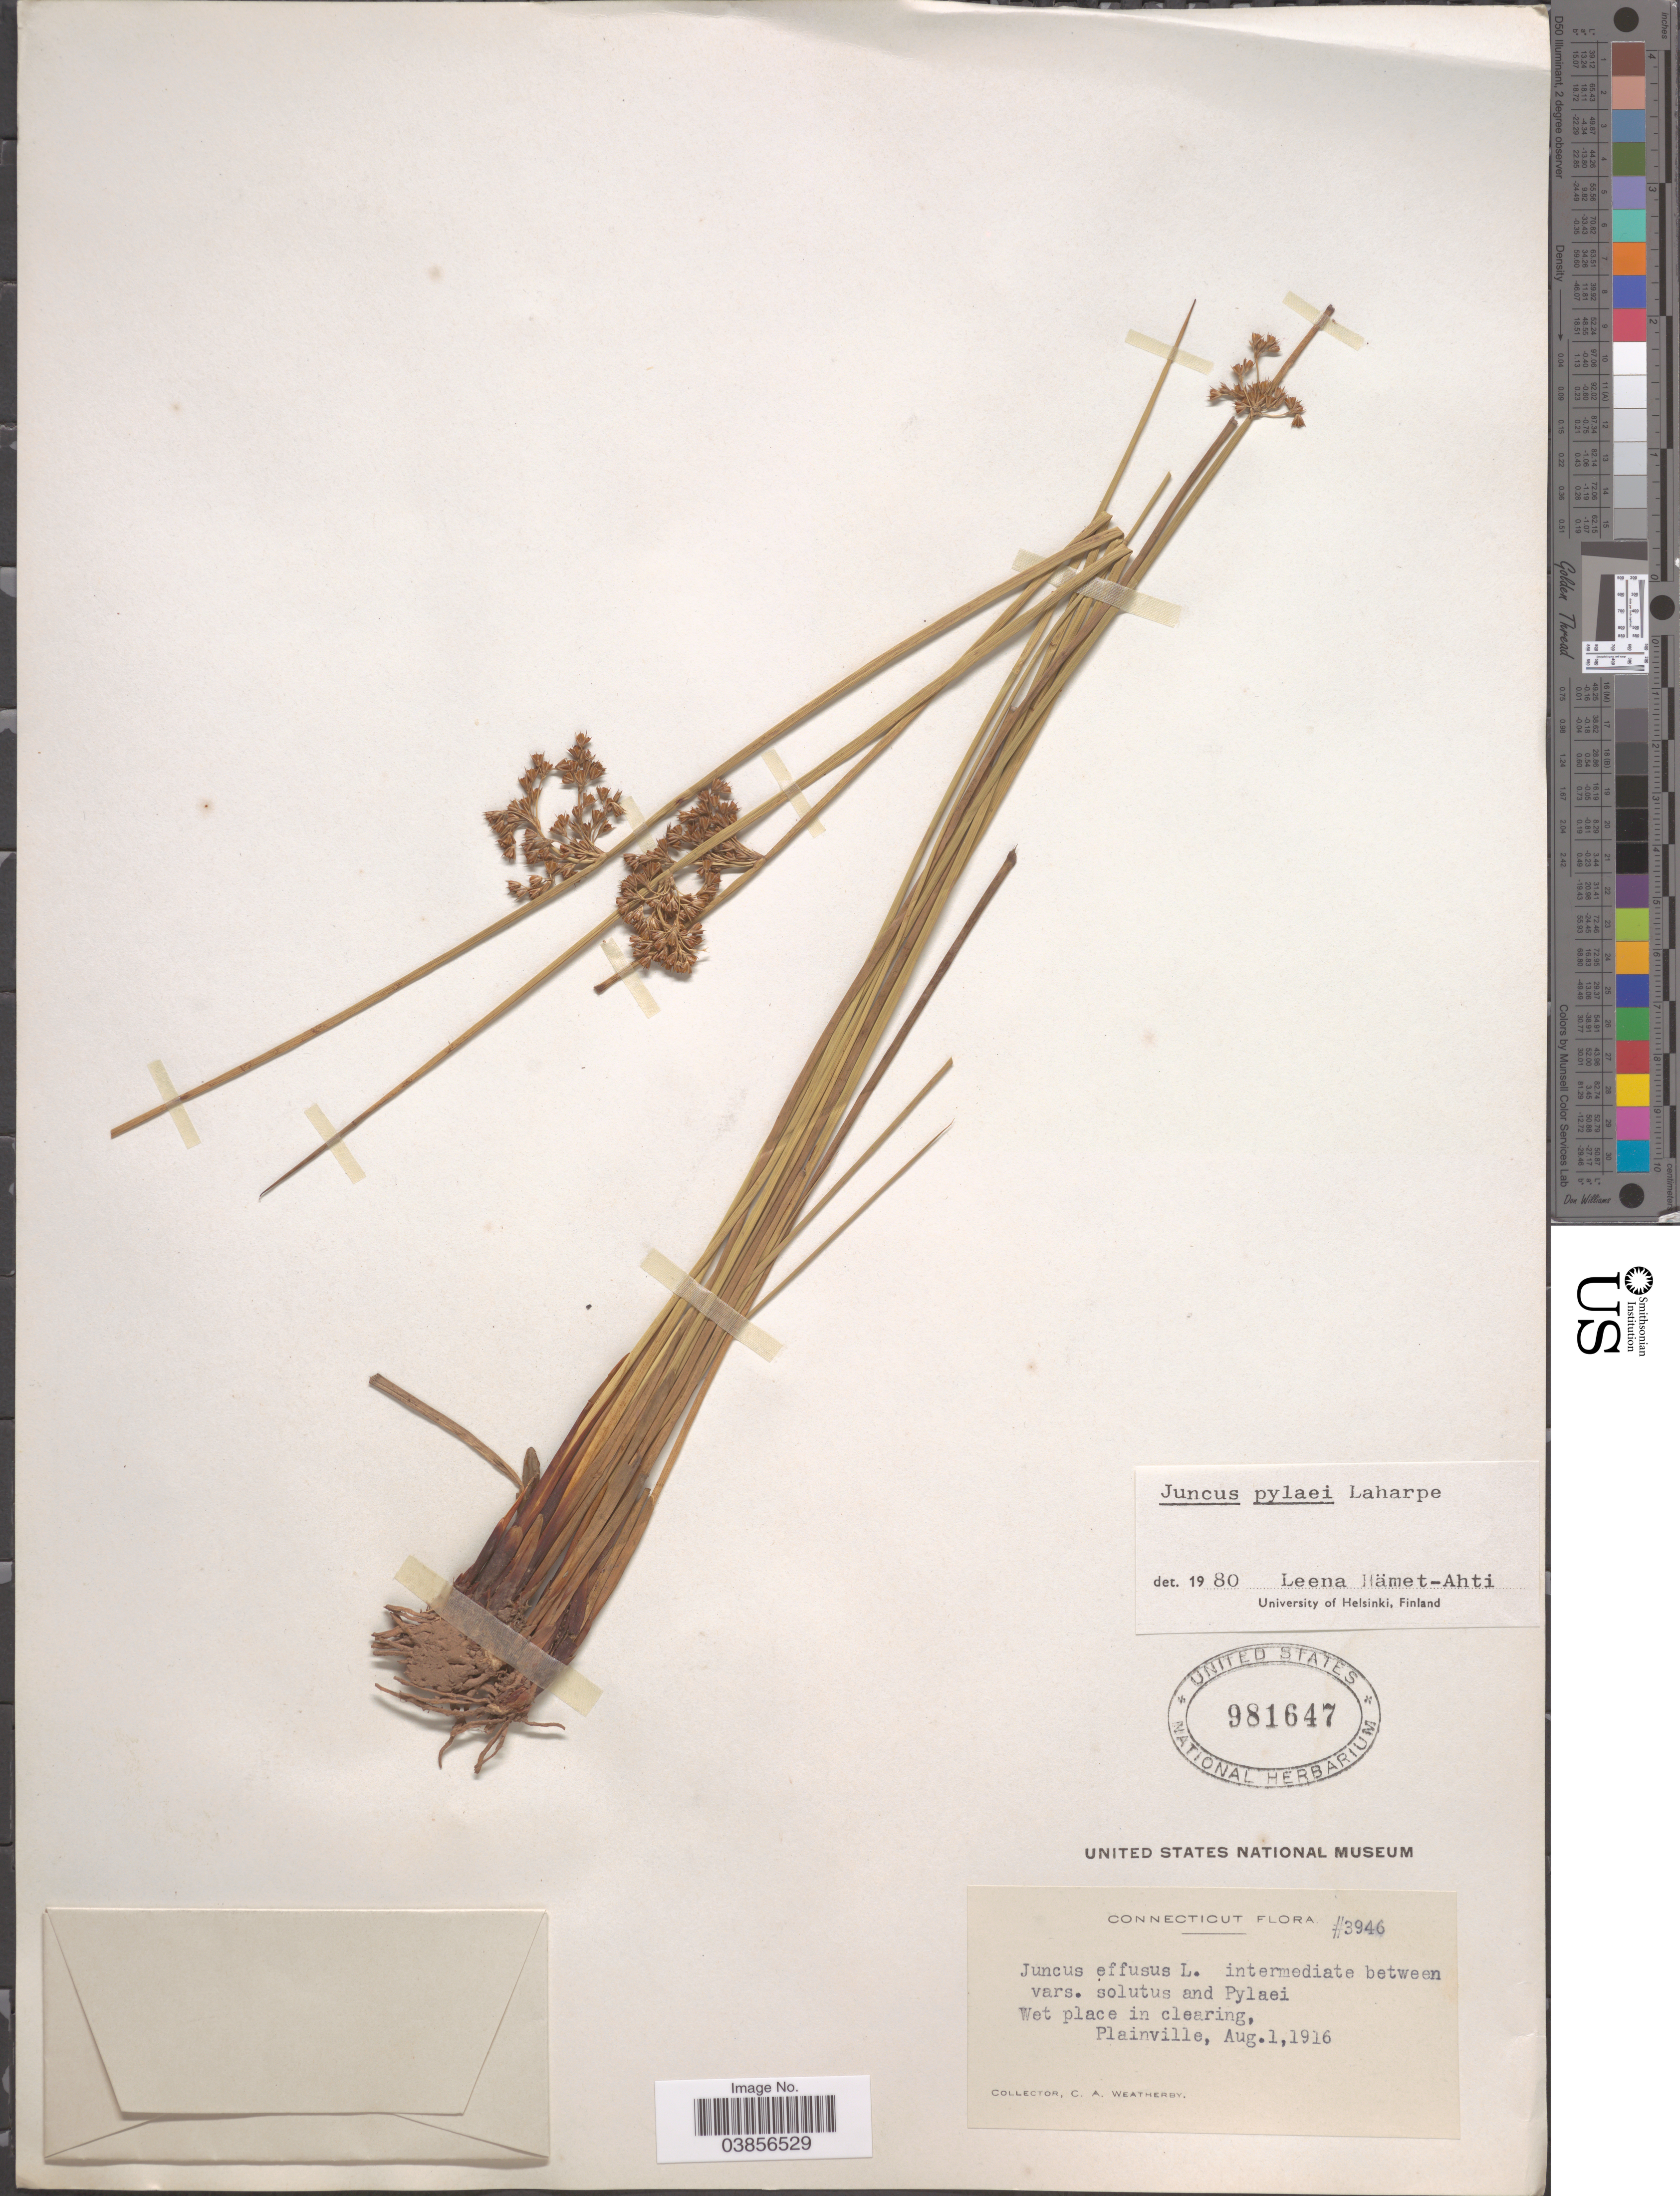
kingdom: Plantae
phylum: Tracheophyta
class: Liliopsida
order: Poales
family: Juncaceae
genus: Juncus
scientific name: Juncus pylaei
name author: Laharpe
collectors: C. A. Weatherby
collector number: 3946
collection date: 1916-08-01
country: United States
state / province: Connecticut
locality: Wet place in clearing, Plainville.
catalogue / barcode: US 981647